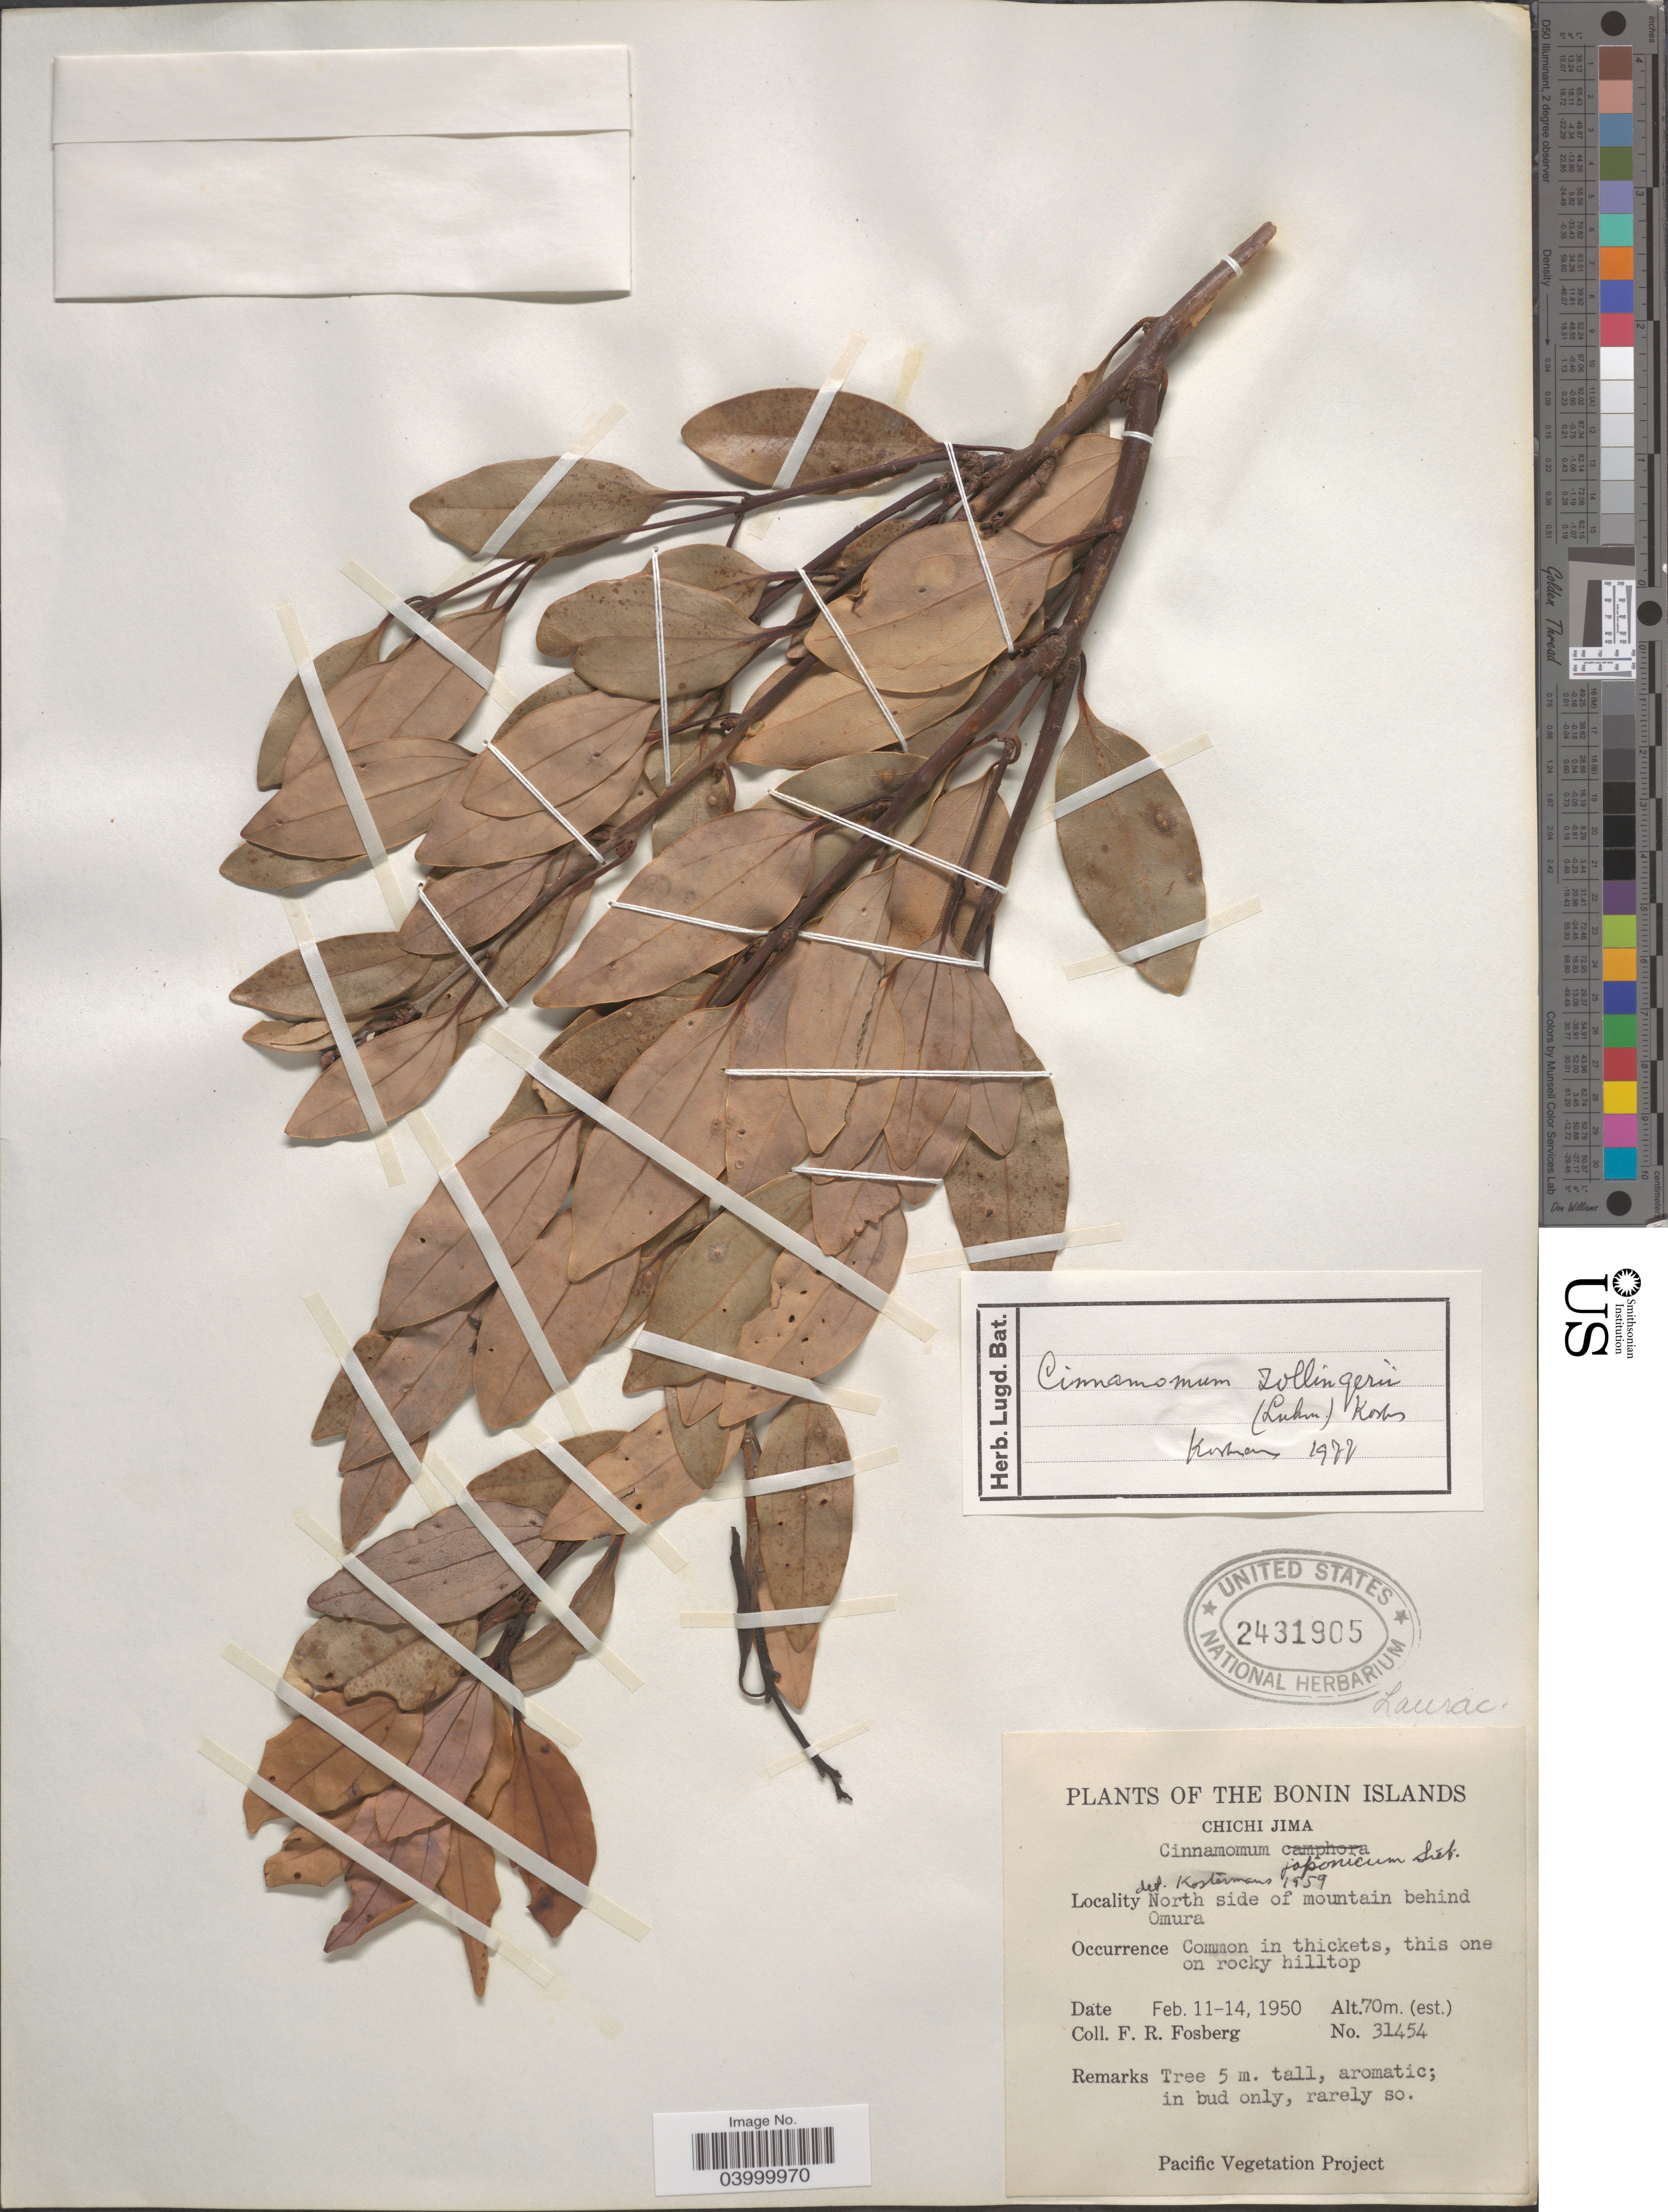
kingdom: Plantae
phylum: Tracheophyta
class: Magnoliopsida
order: Laurales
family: Lauraceae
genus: Cinnamomum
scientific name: Cinnamomum zollingeri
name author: Lukman.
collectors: F. R. Fosberg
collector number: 31454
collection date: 1950-02-11/1950-02-14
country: Japan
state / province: Tokyo, Federal City of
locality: Bonin Islands. Chichi Jima. North side of mountain behind Omura.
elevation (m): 70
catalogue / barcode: US 2431905